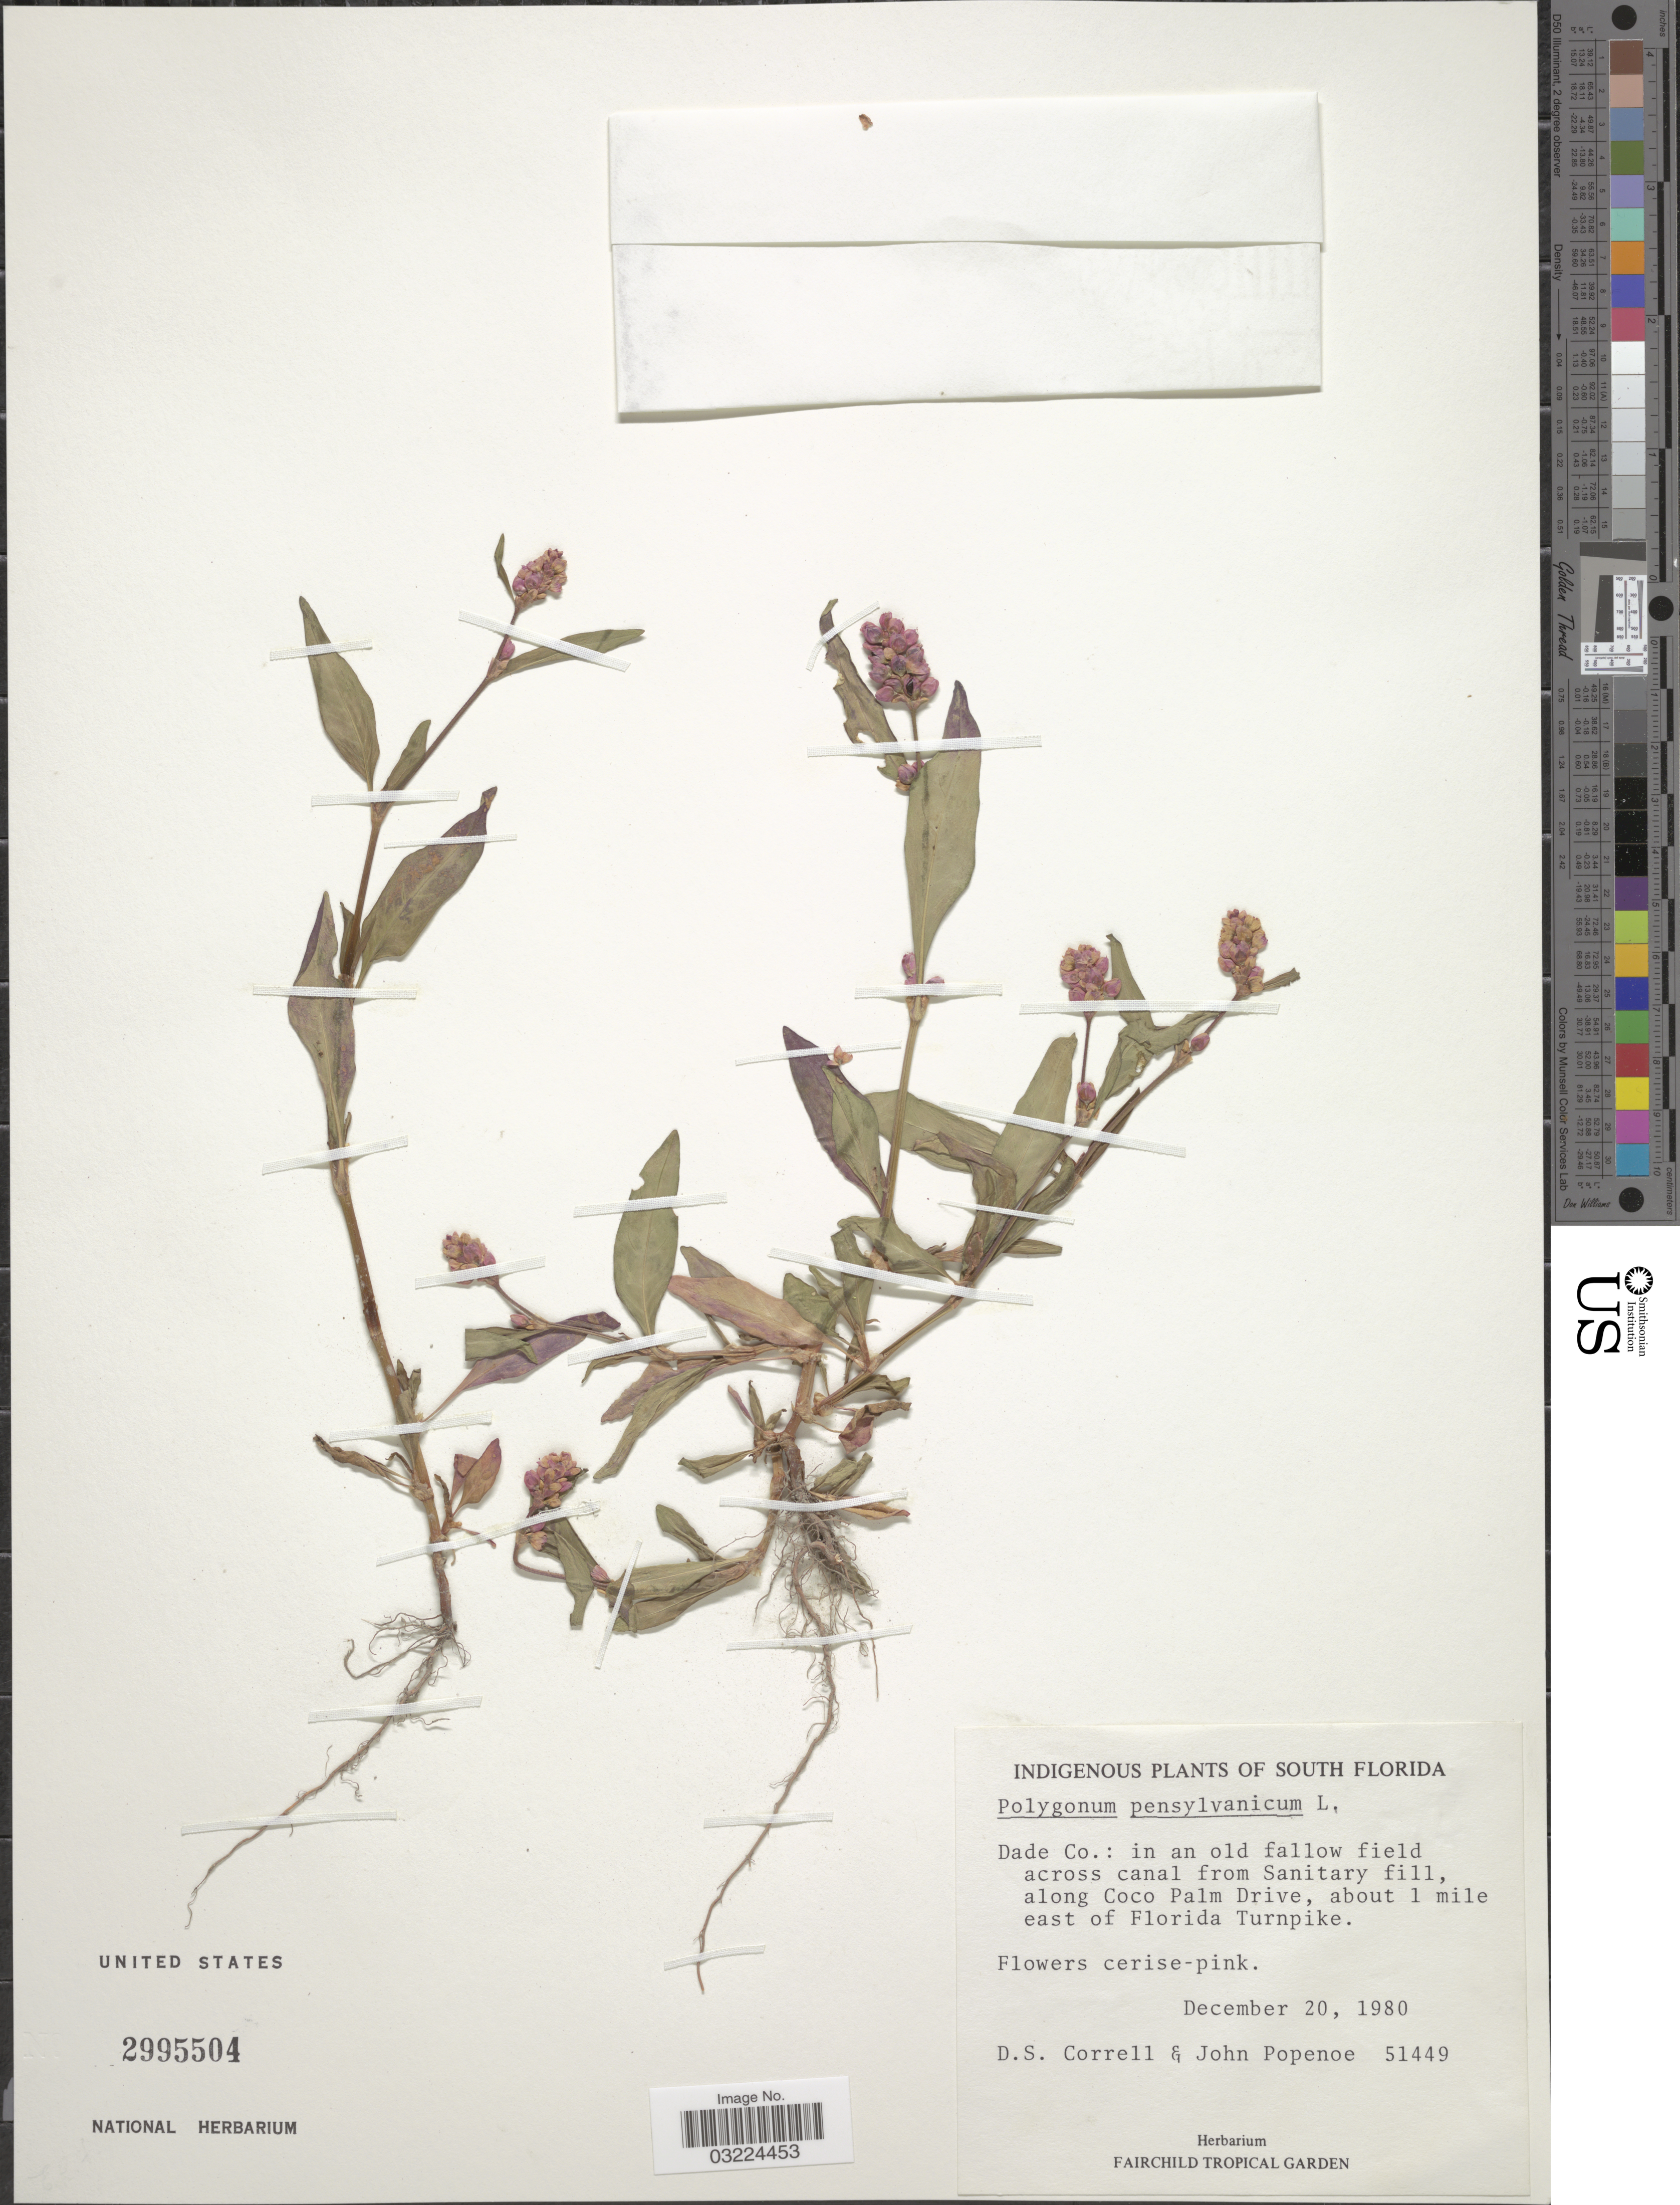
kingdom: Plantae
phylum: Tracheophyta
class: Magnoliopsida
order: Caryophyllales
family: Polygonaceae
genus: Persicaria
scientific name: Persicaria pensylvanica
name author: (L.) M. Gómez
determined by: Atha, D. E.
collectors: D. S. Correll & J. Popenoe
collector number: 51449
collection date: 1980-12-20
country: United States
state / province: Florida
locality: South Florida. Dade Co.: in an old fallow field across canal from Sanitary fill, along Coco Palm Drive, about 1 mile east of Florida Turnpike.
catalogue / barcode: US 2995504